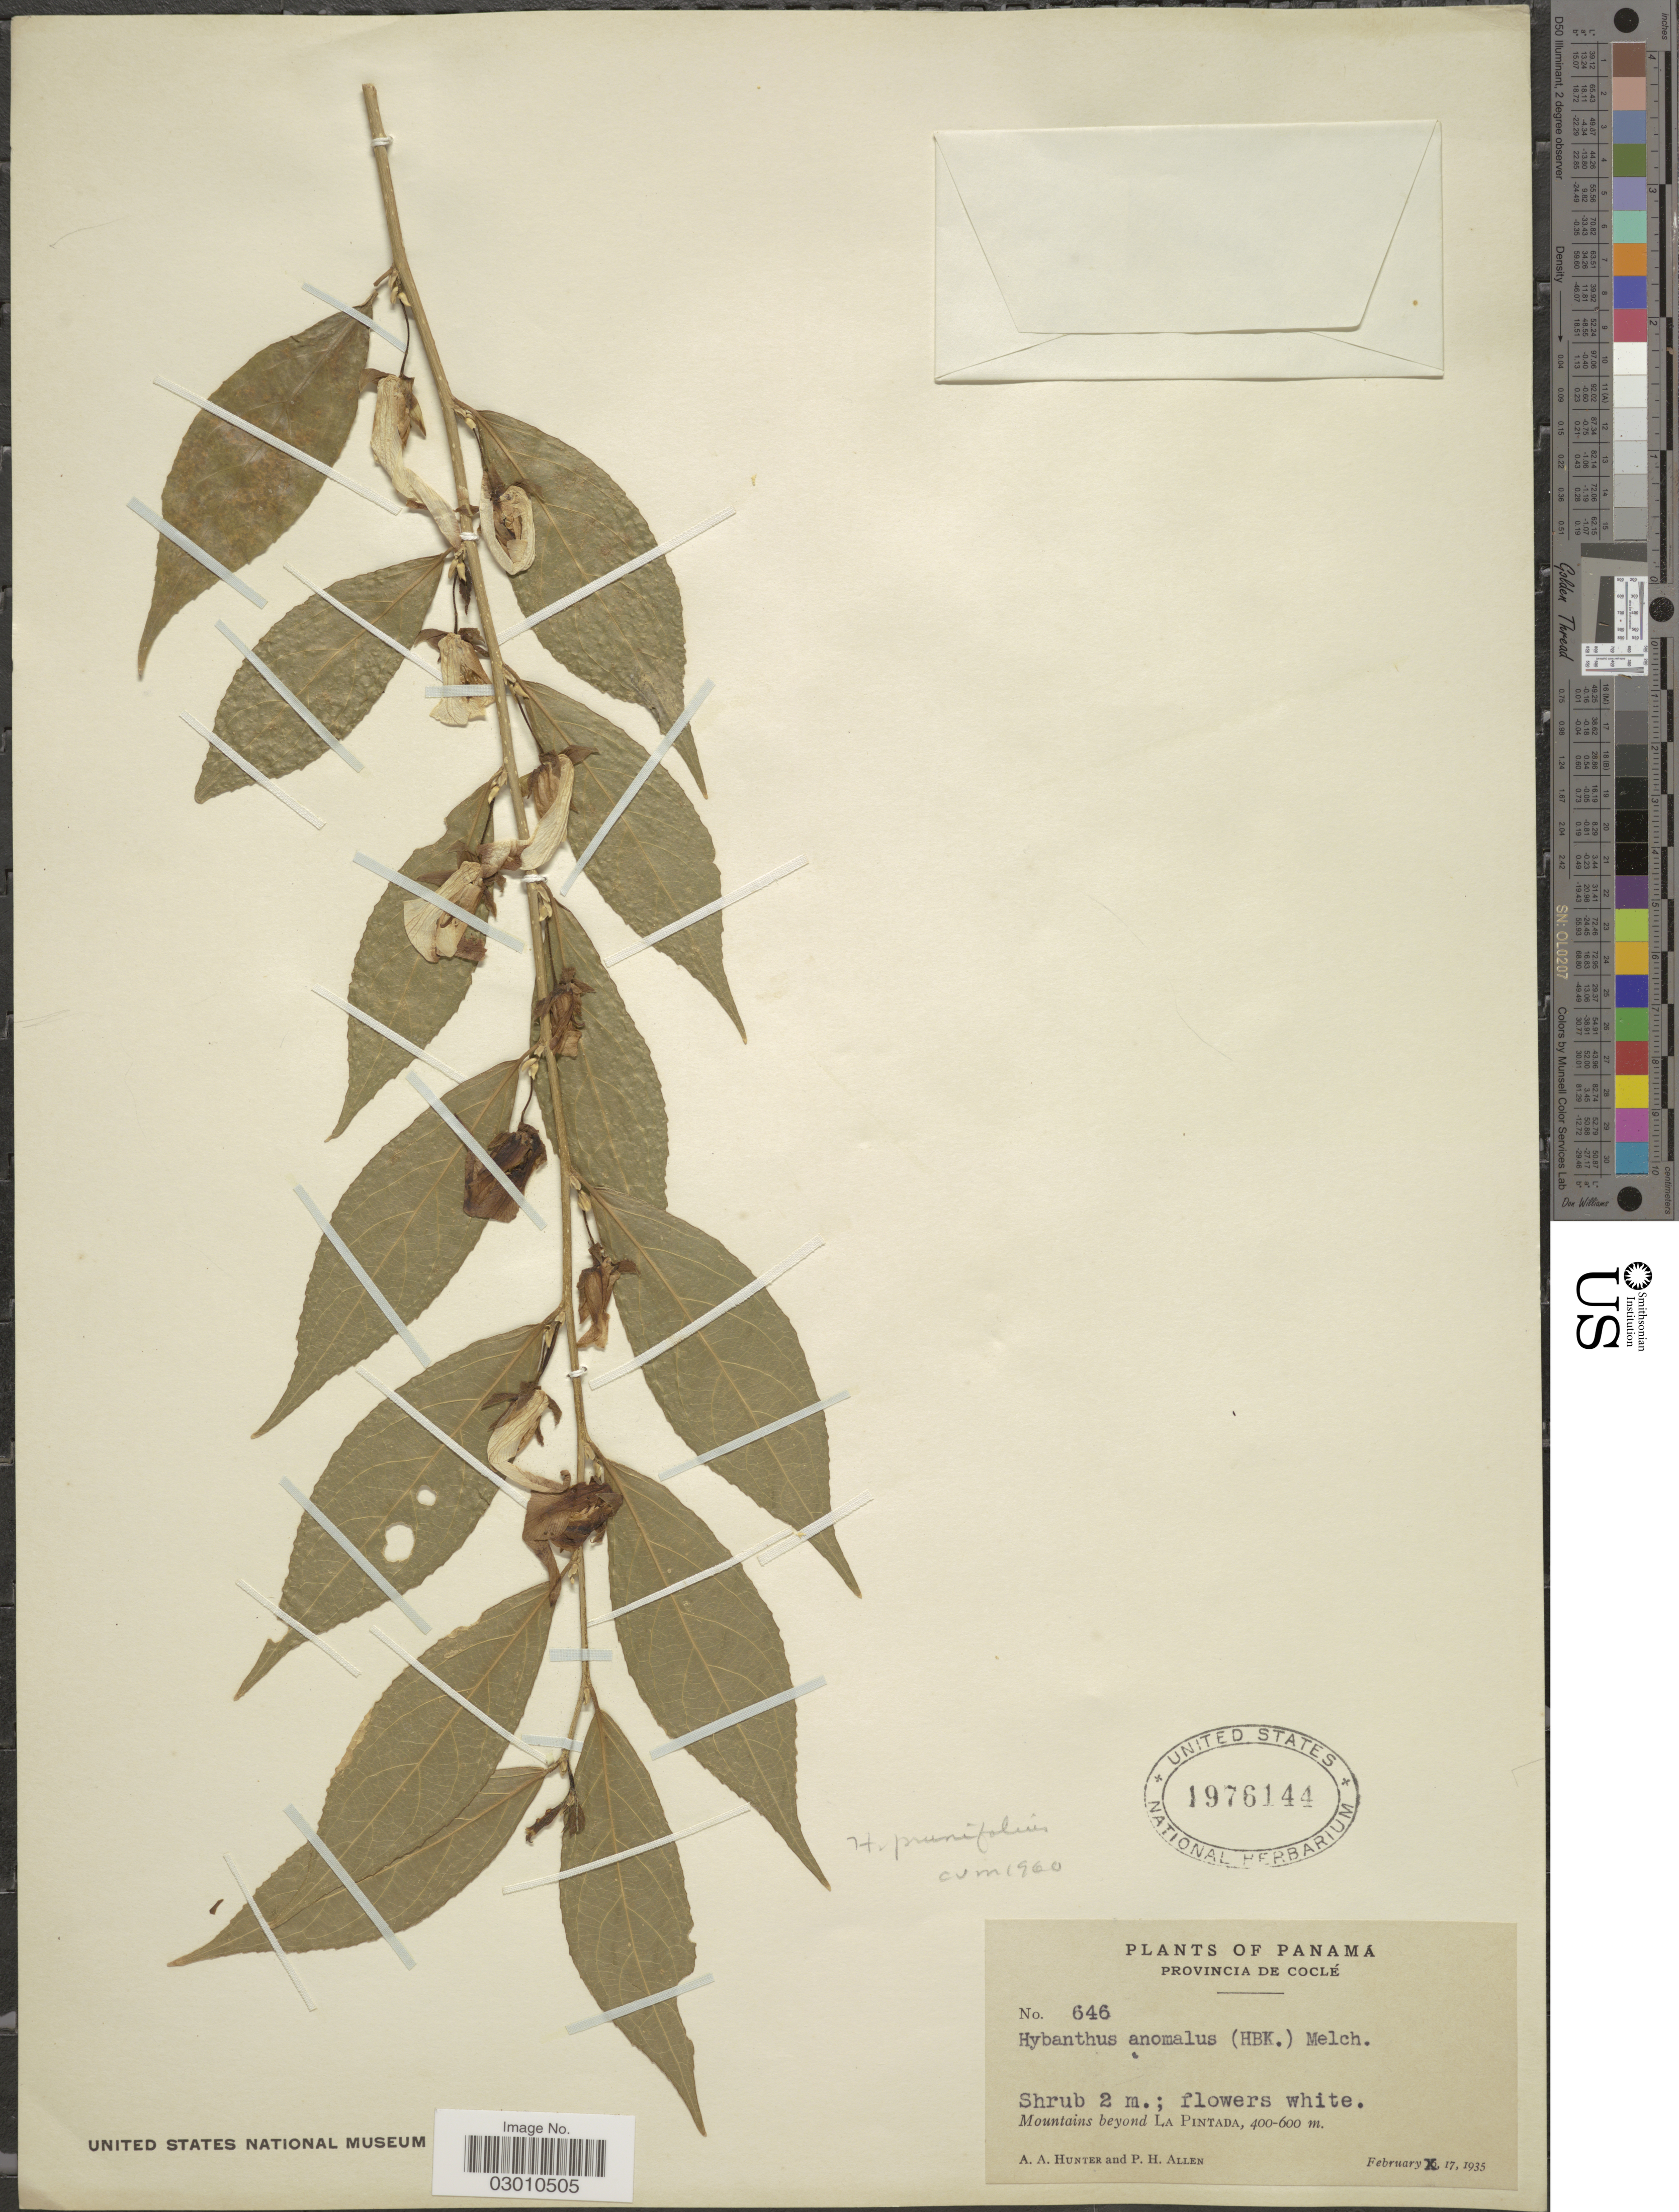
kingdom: Plantae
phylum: Tracheophyta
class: Magnoliopsida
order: Malpighiales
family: Violaceae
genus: Pombalia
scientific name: Pombalia prunifolia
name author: (Humb. & Bonpl. ex Willd.) Paula-Souza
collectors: A. Hunter & P. H. Allen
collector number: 646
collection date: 1935-02-17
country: Panama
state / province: Coclé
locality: Mountains beyond La Pintada.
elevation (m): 400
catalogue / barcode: US 1976144